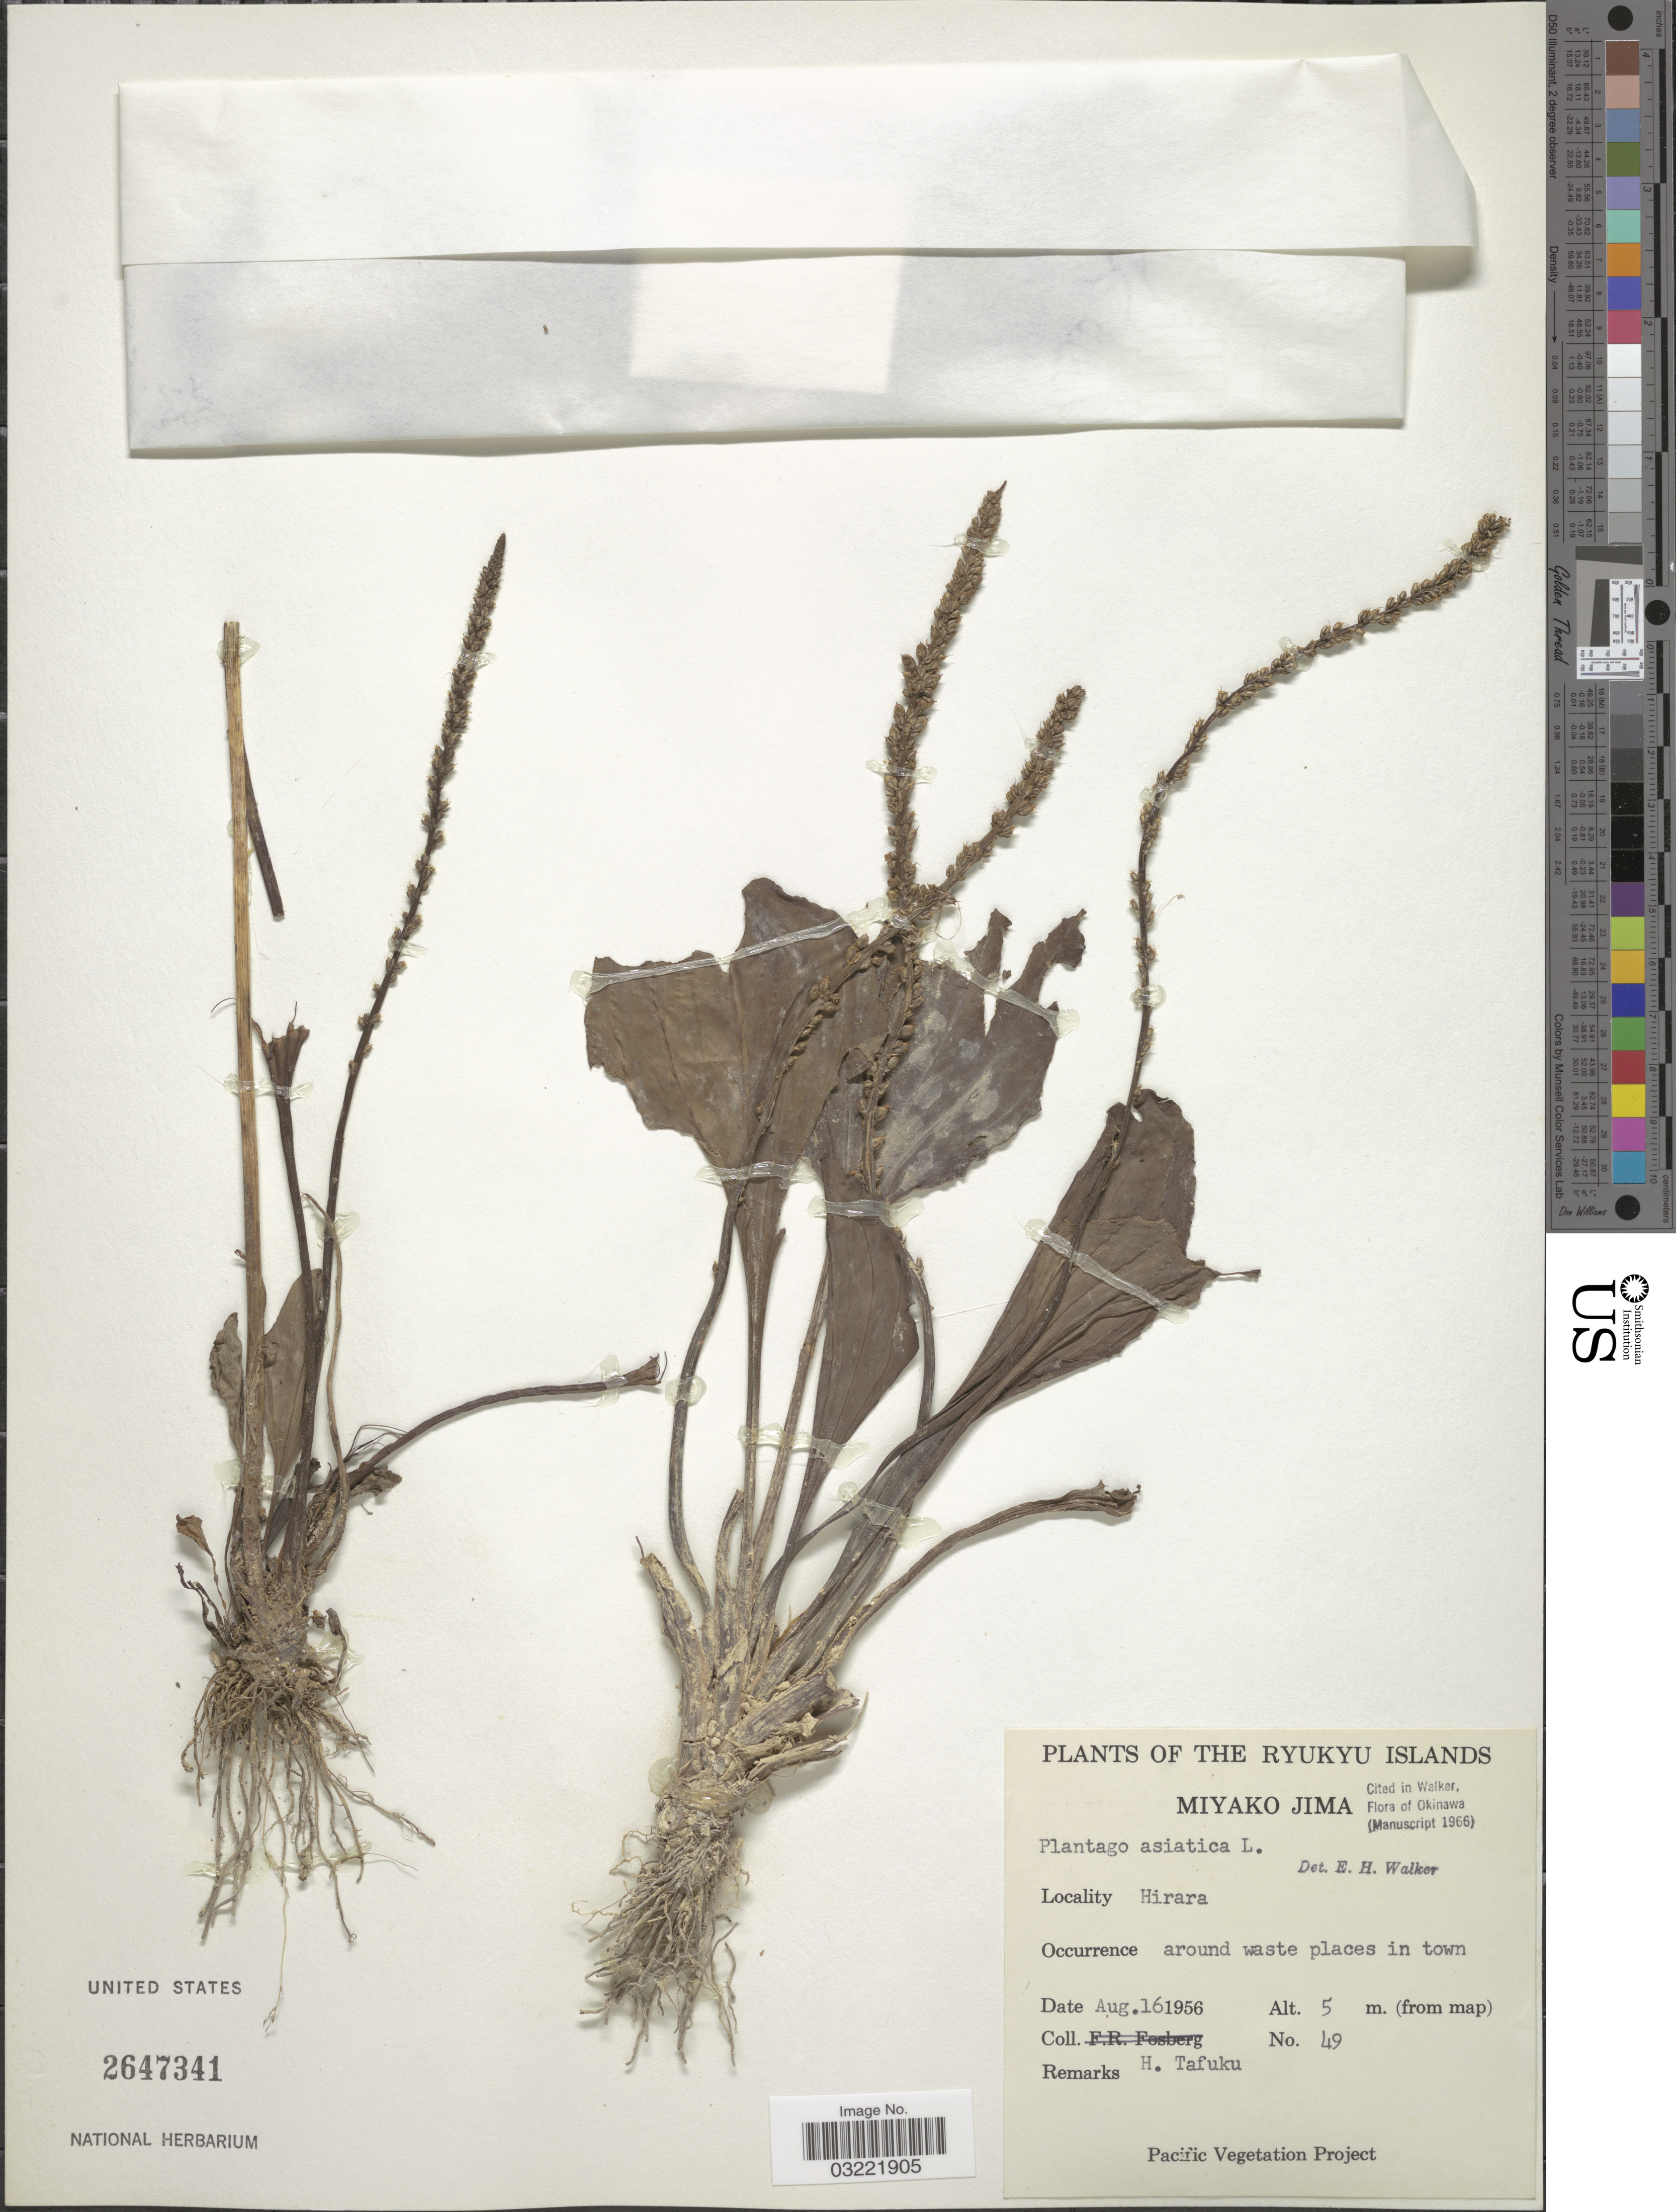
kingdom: Plantae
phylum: Tracheophyta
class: Magnoliopsida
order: Lamiales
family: Plantaginaceae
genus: Plantago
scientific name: Plantago asiatica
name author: L.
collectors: H. Tafuku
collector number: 49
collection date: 1956-08-16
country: Japan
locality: The Ryukyu Islands. Miyako Jima. Hirara.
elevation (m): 5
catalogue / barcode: US 2647341